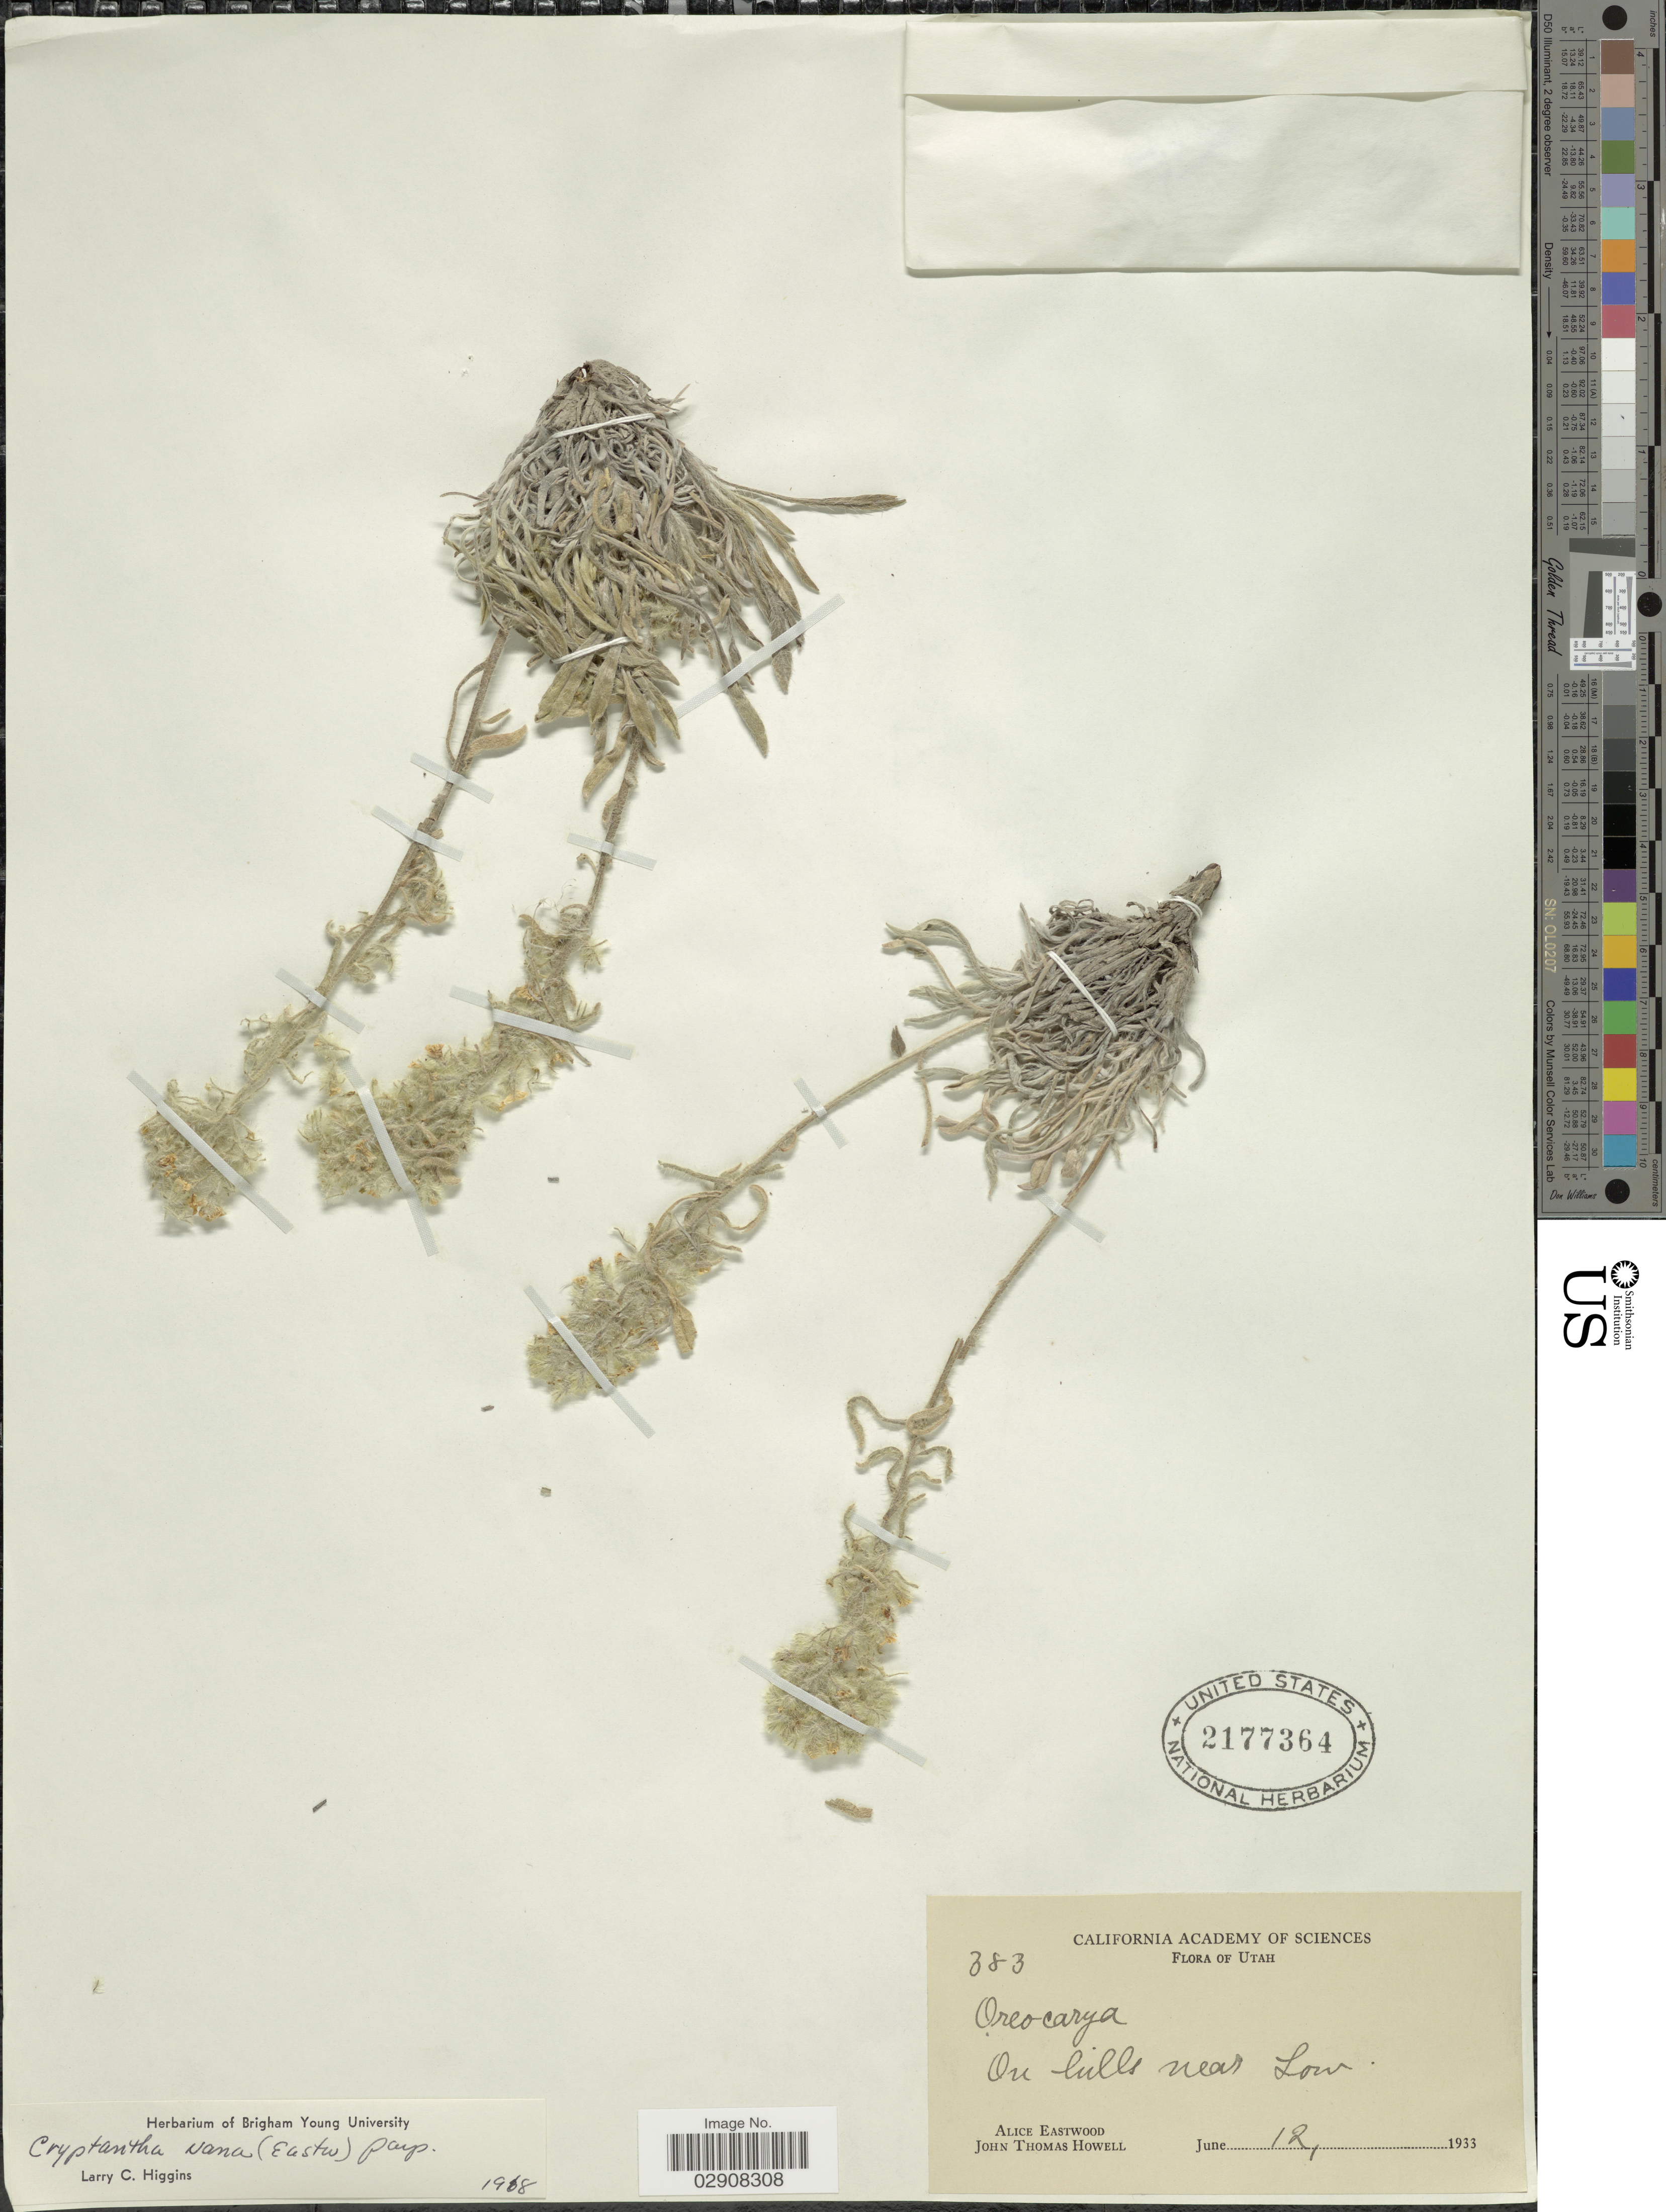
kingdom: Plantae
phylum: Tracheophyta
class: Magnoliopsida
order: Boraginales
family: Boraginaceae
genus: Cryptantha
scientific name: Cryptantha nana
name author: (Eastw.) Payson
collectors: A. Eastwood & J. T. Howell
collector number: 383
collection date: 1933-06-12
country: United States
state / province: Utah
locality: On hills near Low.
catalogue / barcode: US 2177364